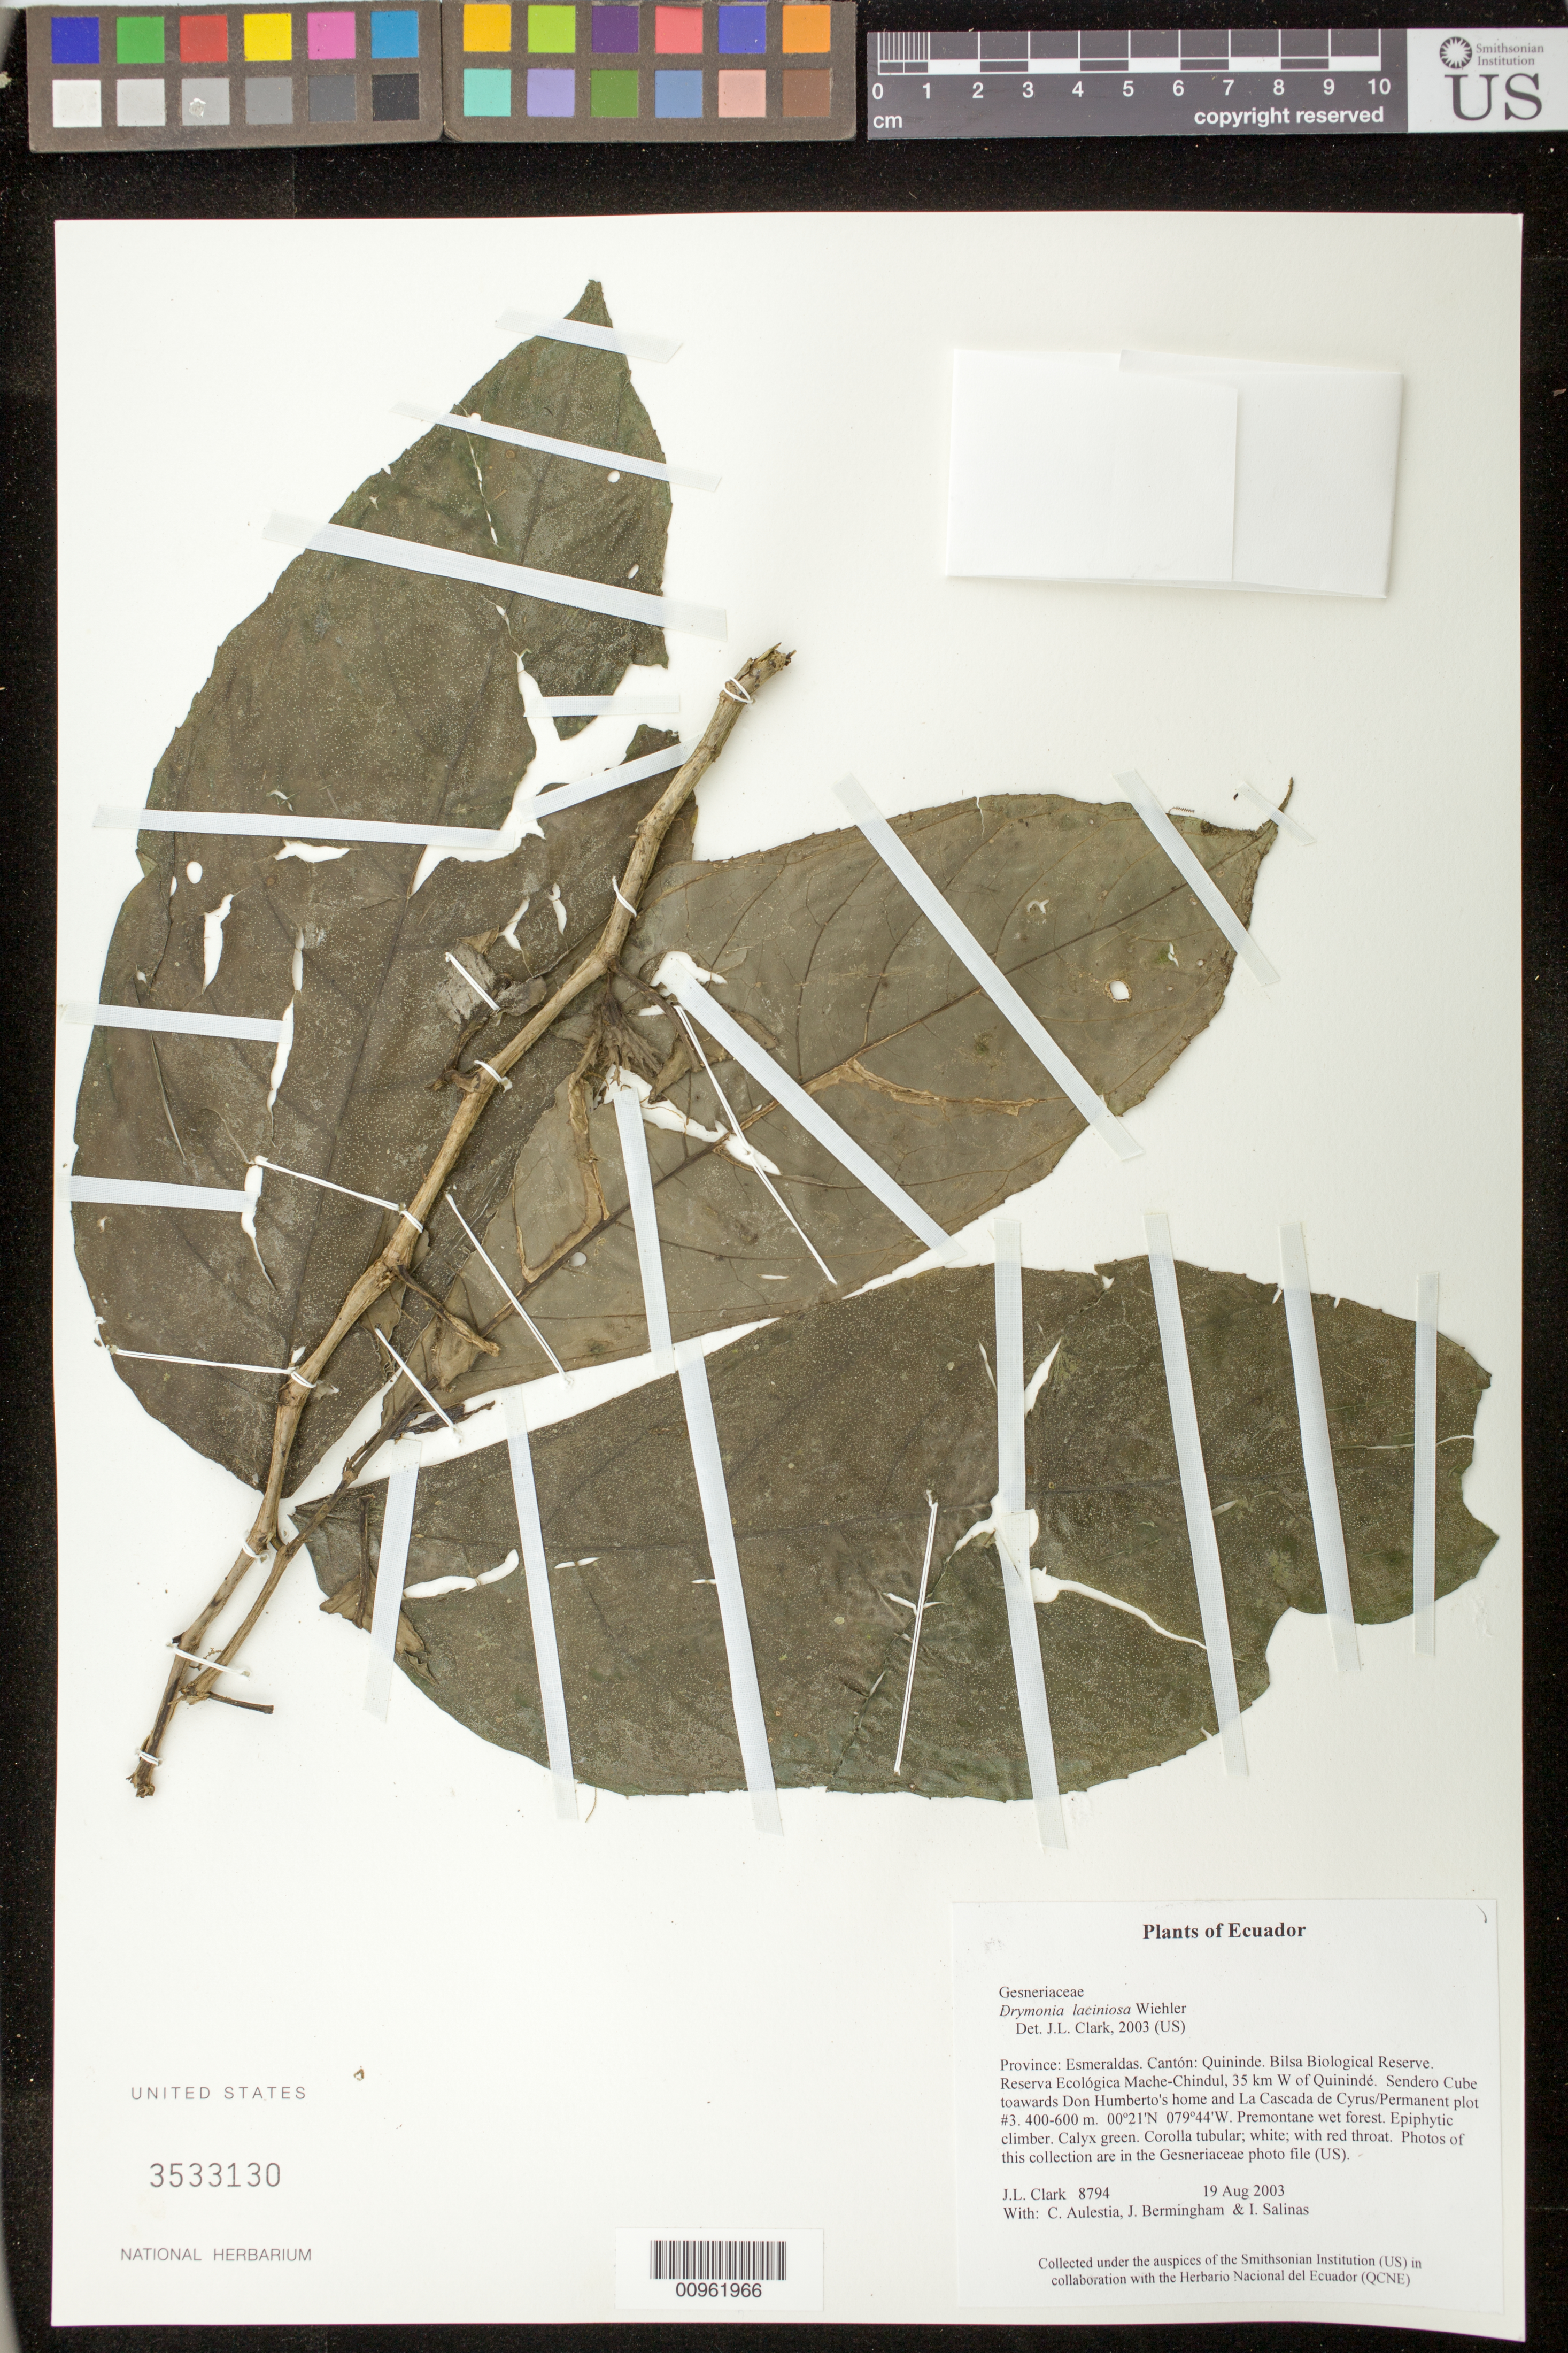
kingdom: Plantae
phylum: Tracheophyta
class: Magnoliopsida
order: Lamiales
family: Gesneriaceae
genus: Drymonia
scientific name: Drymonia laciniosa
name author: Wiehler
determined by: Clark, J. L., (SEL), The Marie Selby Botanical Garden (UNITED STATES)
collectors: J. L. Clark, C. Aulestia, J. Bermingham & I. Salinas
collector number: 8794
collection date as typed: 19 Aug 2003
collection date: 2003-08-19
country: Ecuador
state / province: Esmeraldas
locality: Quininde. Bilsa Biological Reserve. Reserva Ecológica Mache-Chindul, 35 km W of Quinindé. Sendero Cube toawards Don Humberto's home and La Cascada de Cyrus/Permanent plot #3.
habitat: Premontane wet forest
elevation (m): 400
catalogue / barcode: US 3533130